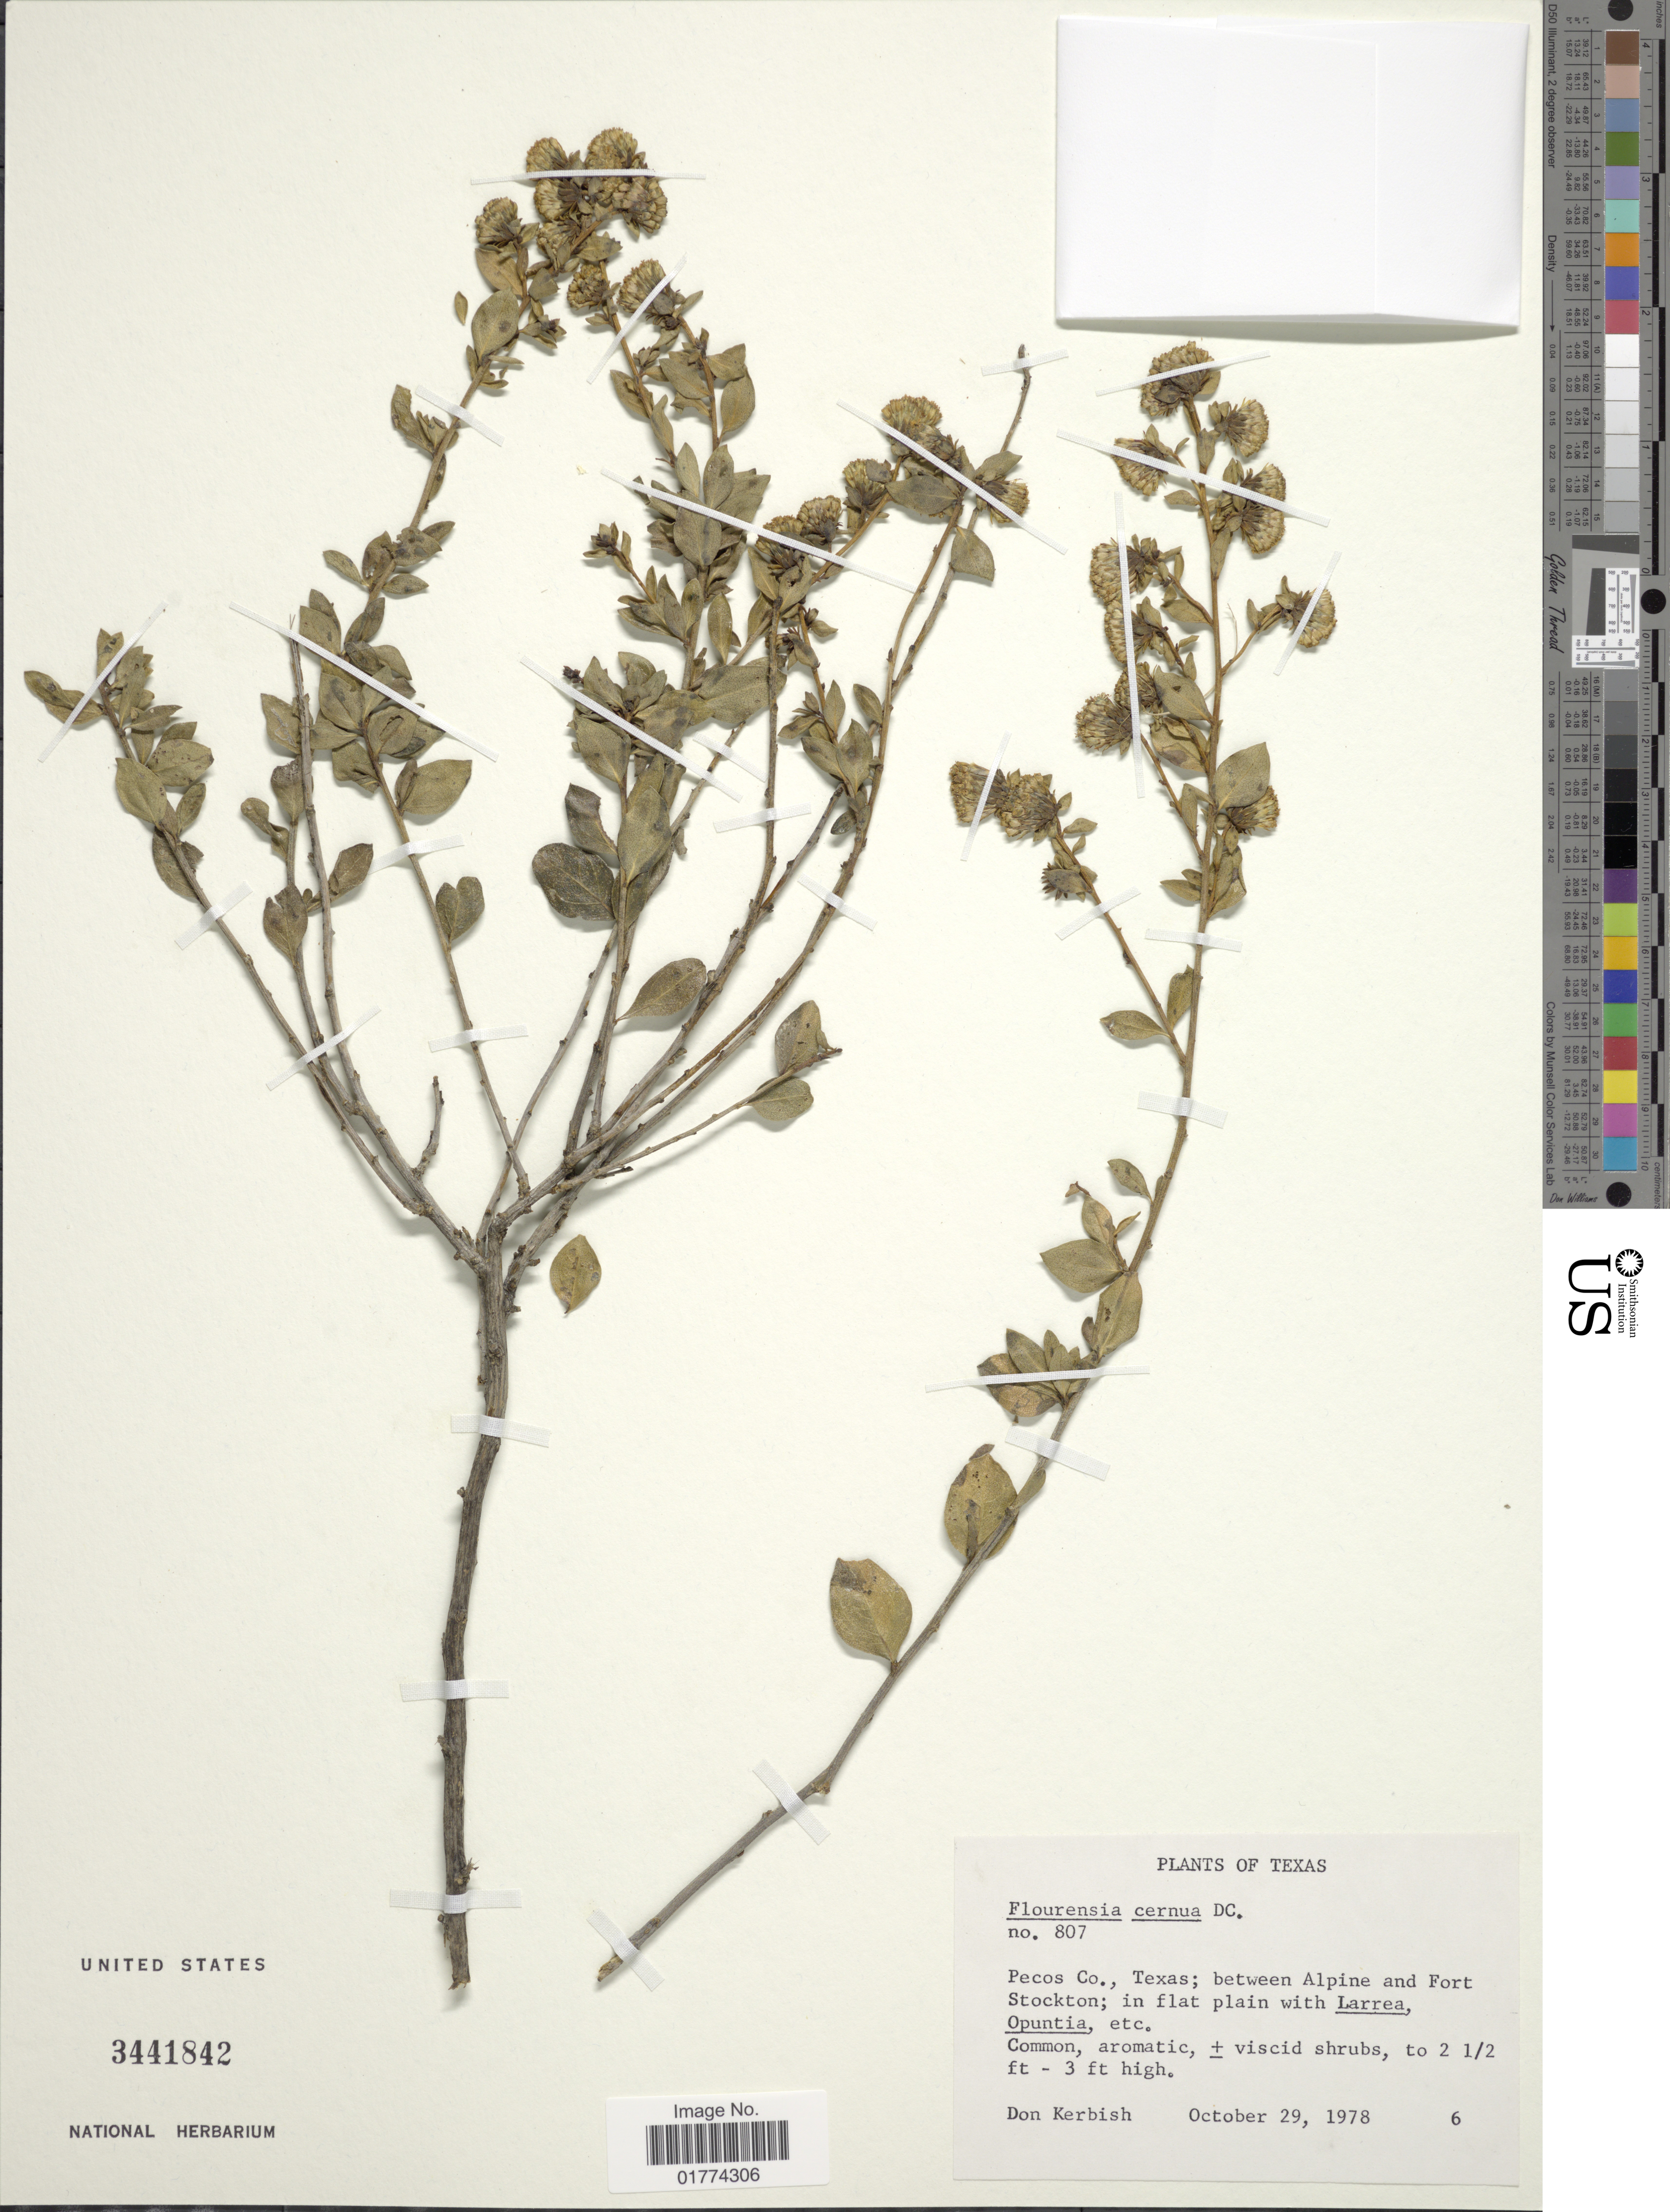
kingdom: Plantae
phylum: Tracheophyta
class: Magnoliopsida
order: Asterales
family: Asteraceae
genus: Flourensia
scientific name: Flourensia cernua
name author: DC.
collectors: D. Kerbish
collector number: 6/807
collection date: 1978-10-29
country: United States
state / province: Texas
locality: Pecos Co., Between Alpine and Fort Stockton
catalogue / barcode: US 3441842